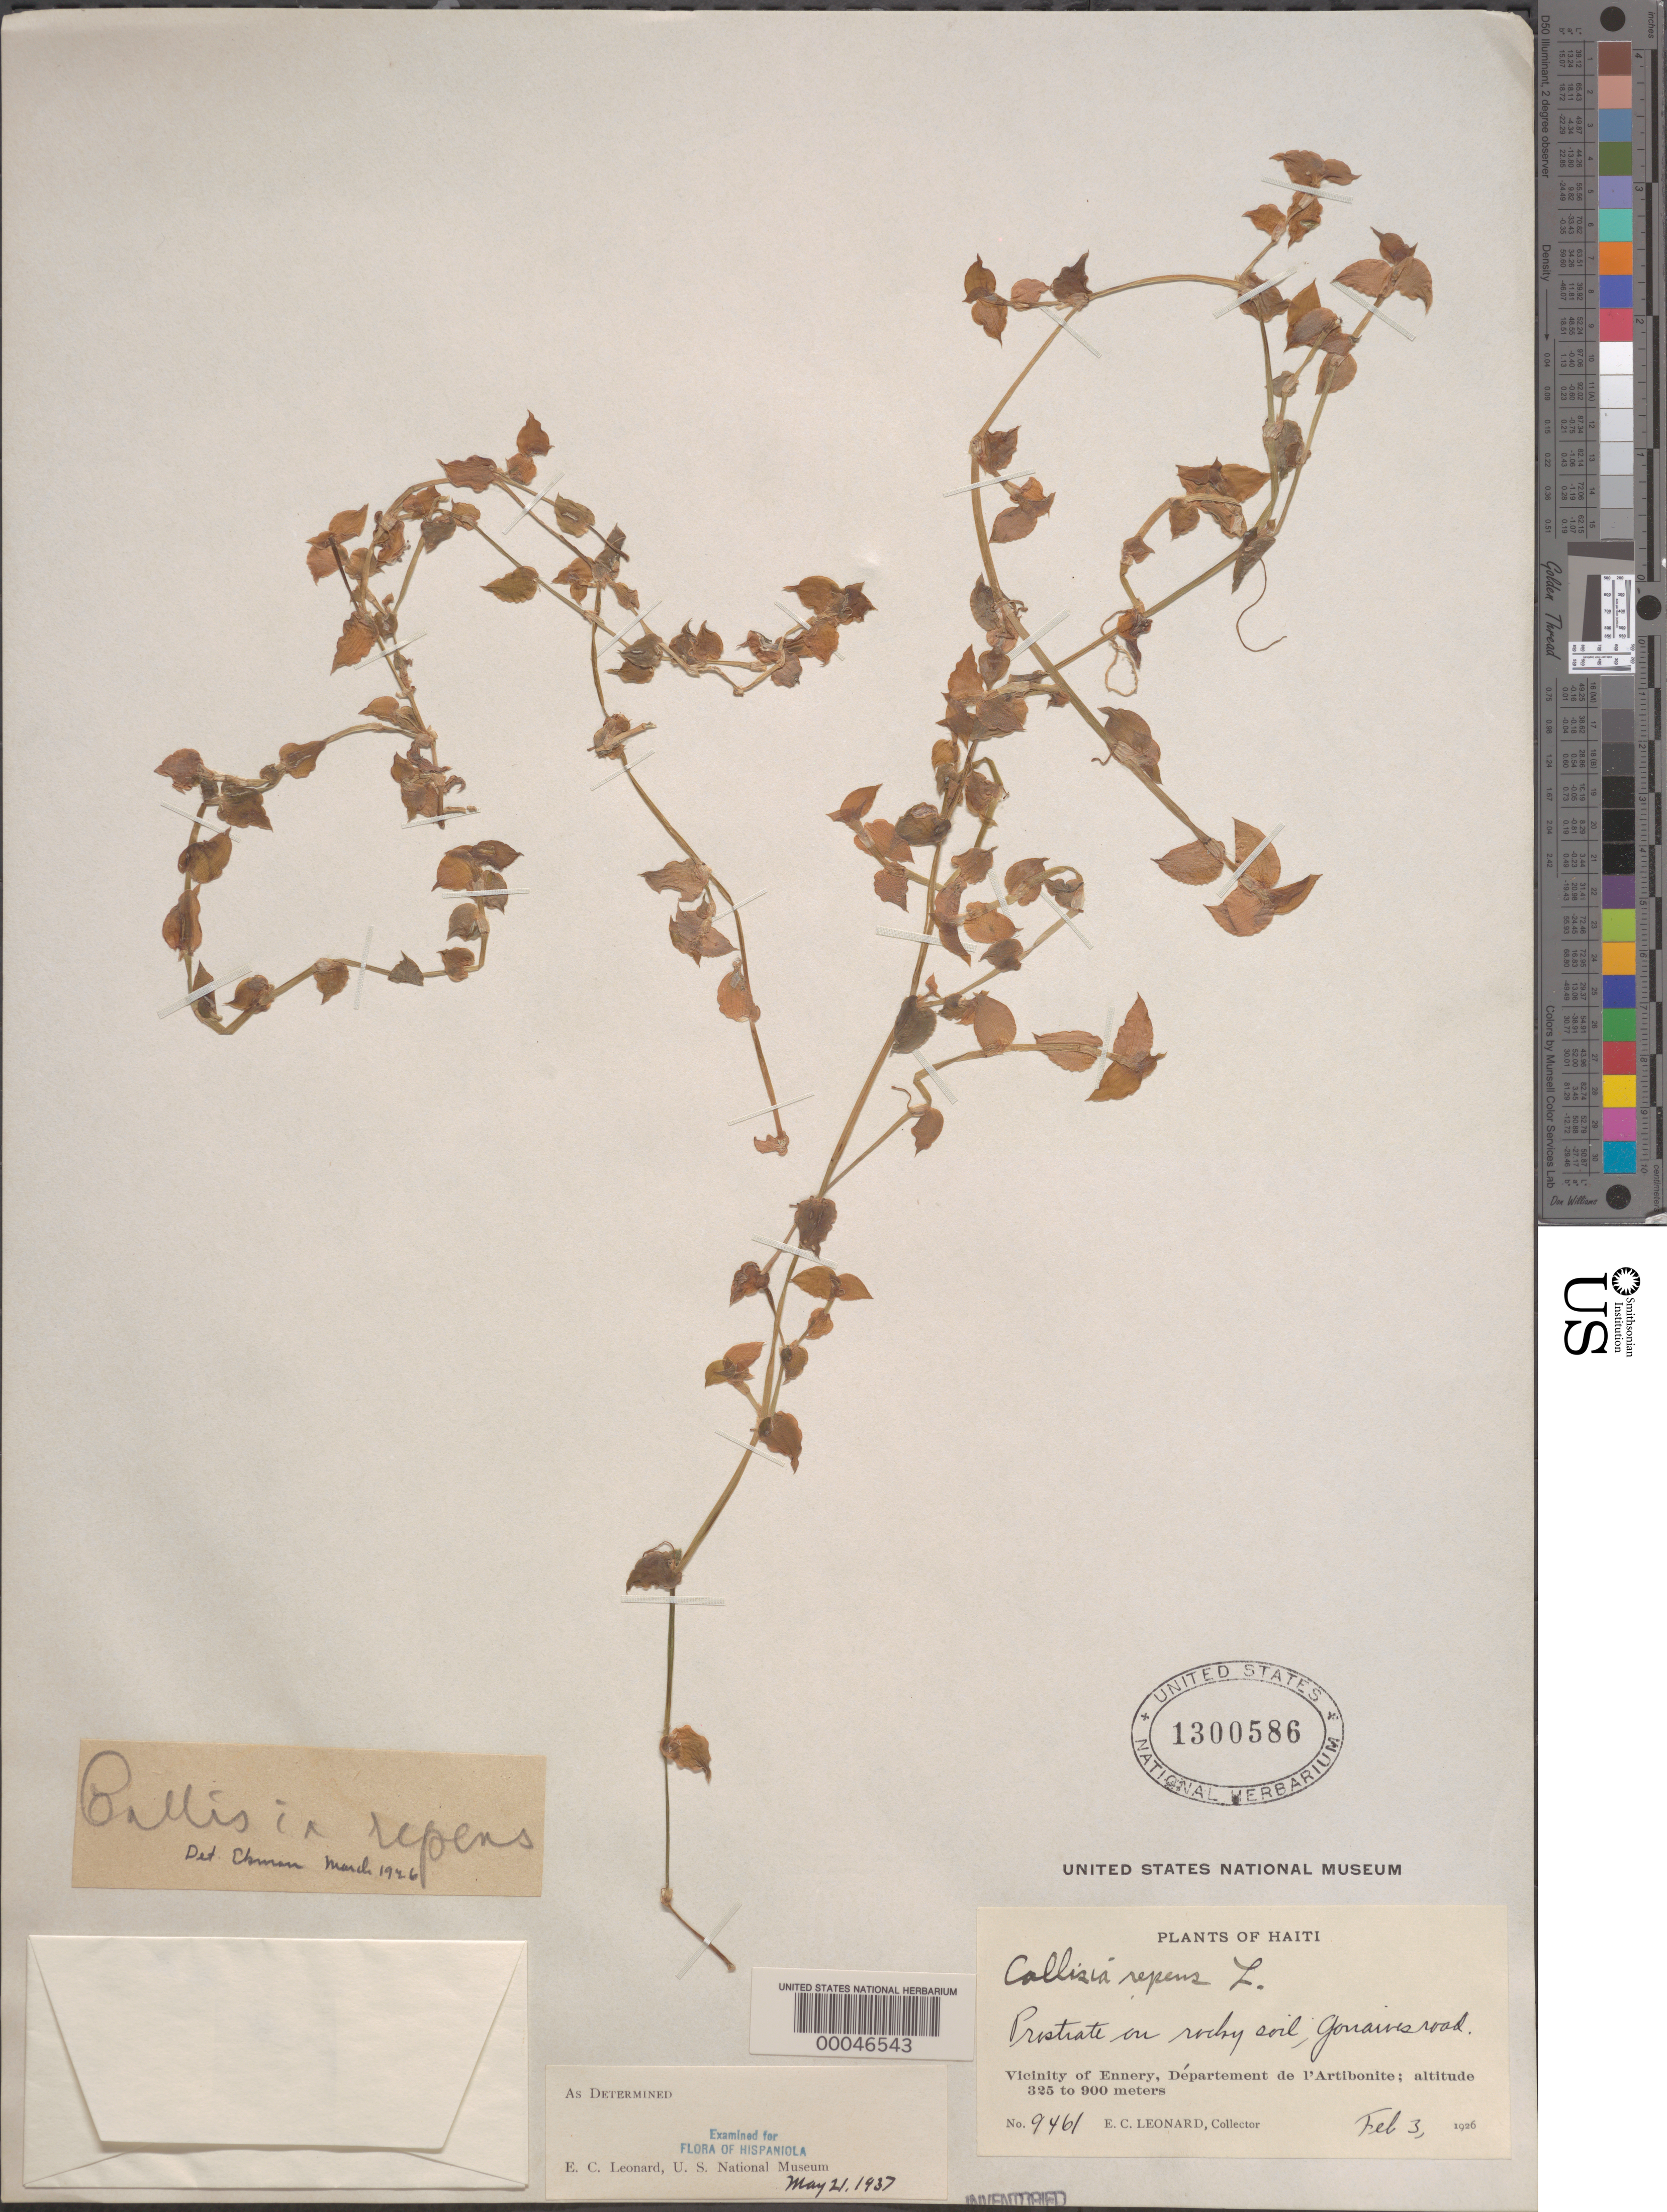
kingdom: Plantae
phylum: Tracheophyta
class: Liliopsida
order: Commelinales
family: Commelinaceae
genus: Callisia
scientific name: Callisia repens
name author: (Jacq.) L.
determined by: Charman, --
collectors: E. C. Leonard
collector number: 9461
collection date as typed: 03 Feb 1926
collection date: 1926-02-03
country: Haiti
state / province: Artibonite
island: Hispaniola Island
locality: Ennery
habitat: Rocky soil, roadside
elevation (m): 325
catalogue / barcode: US 1300586